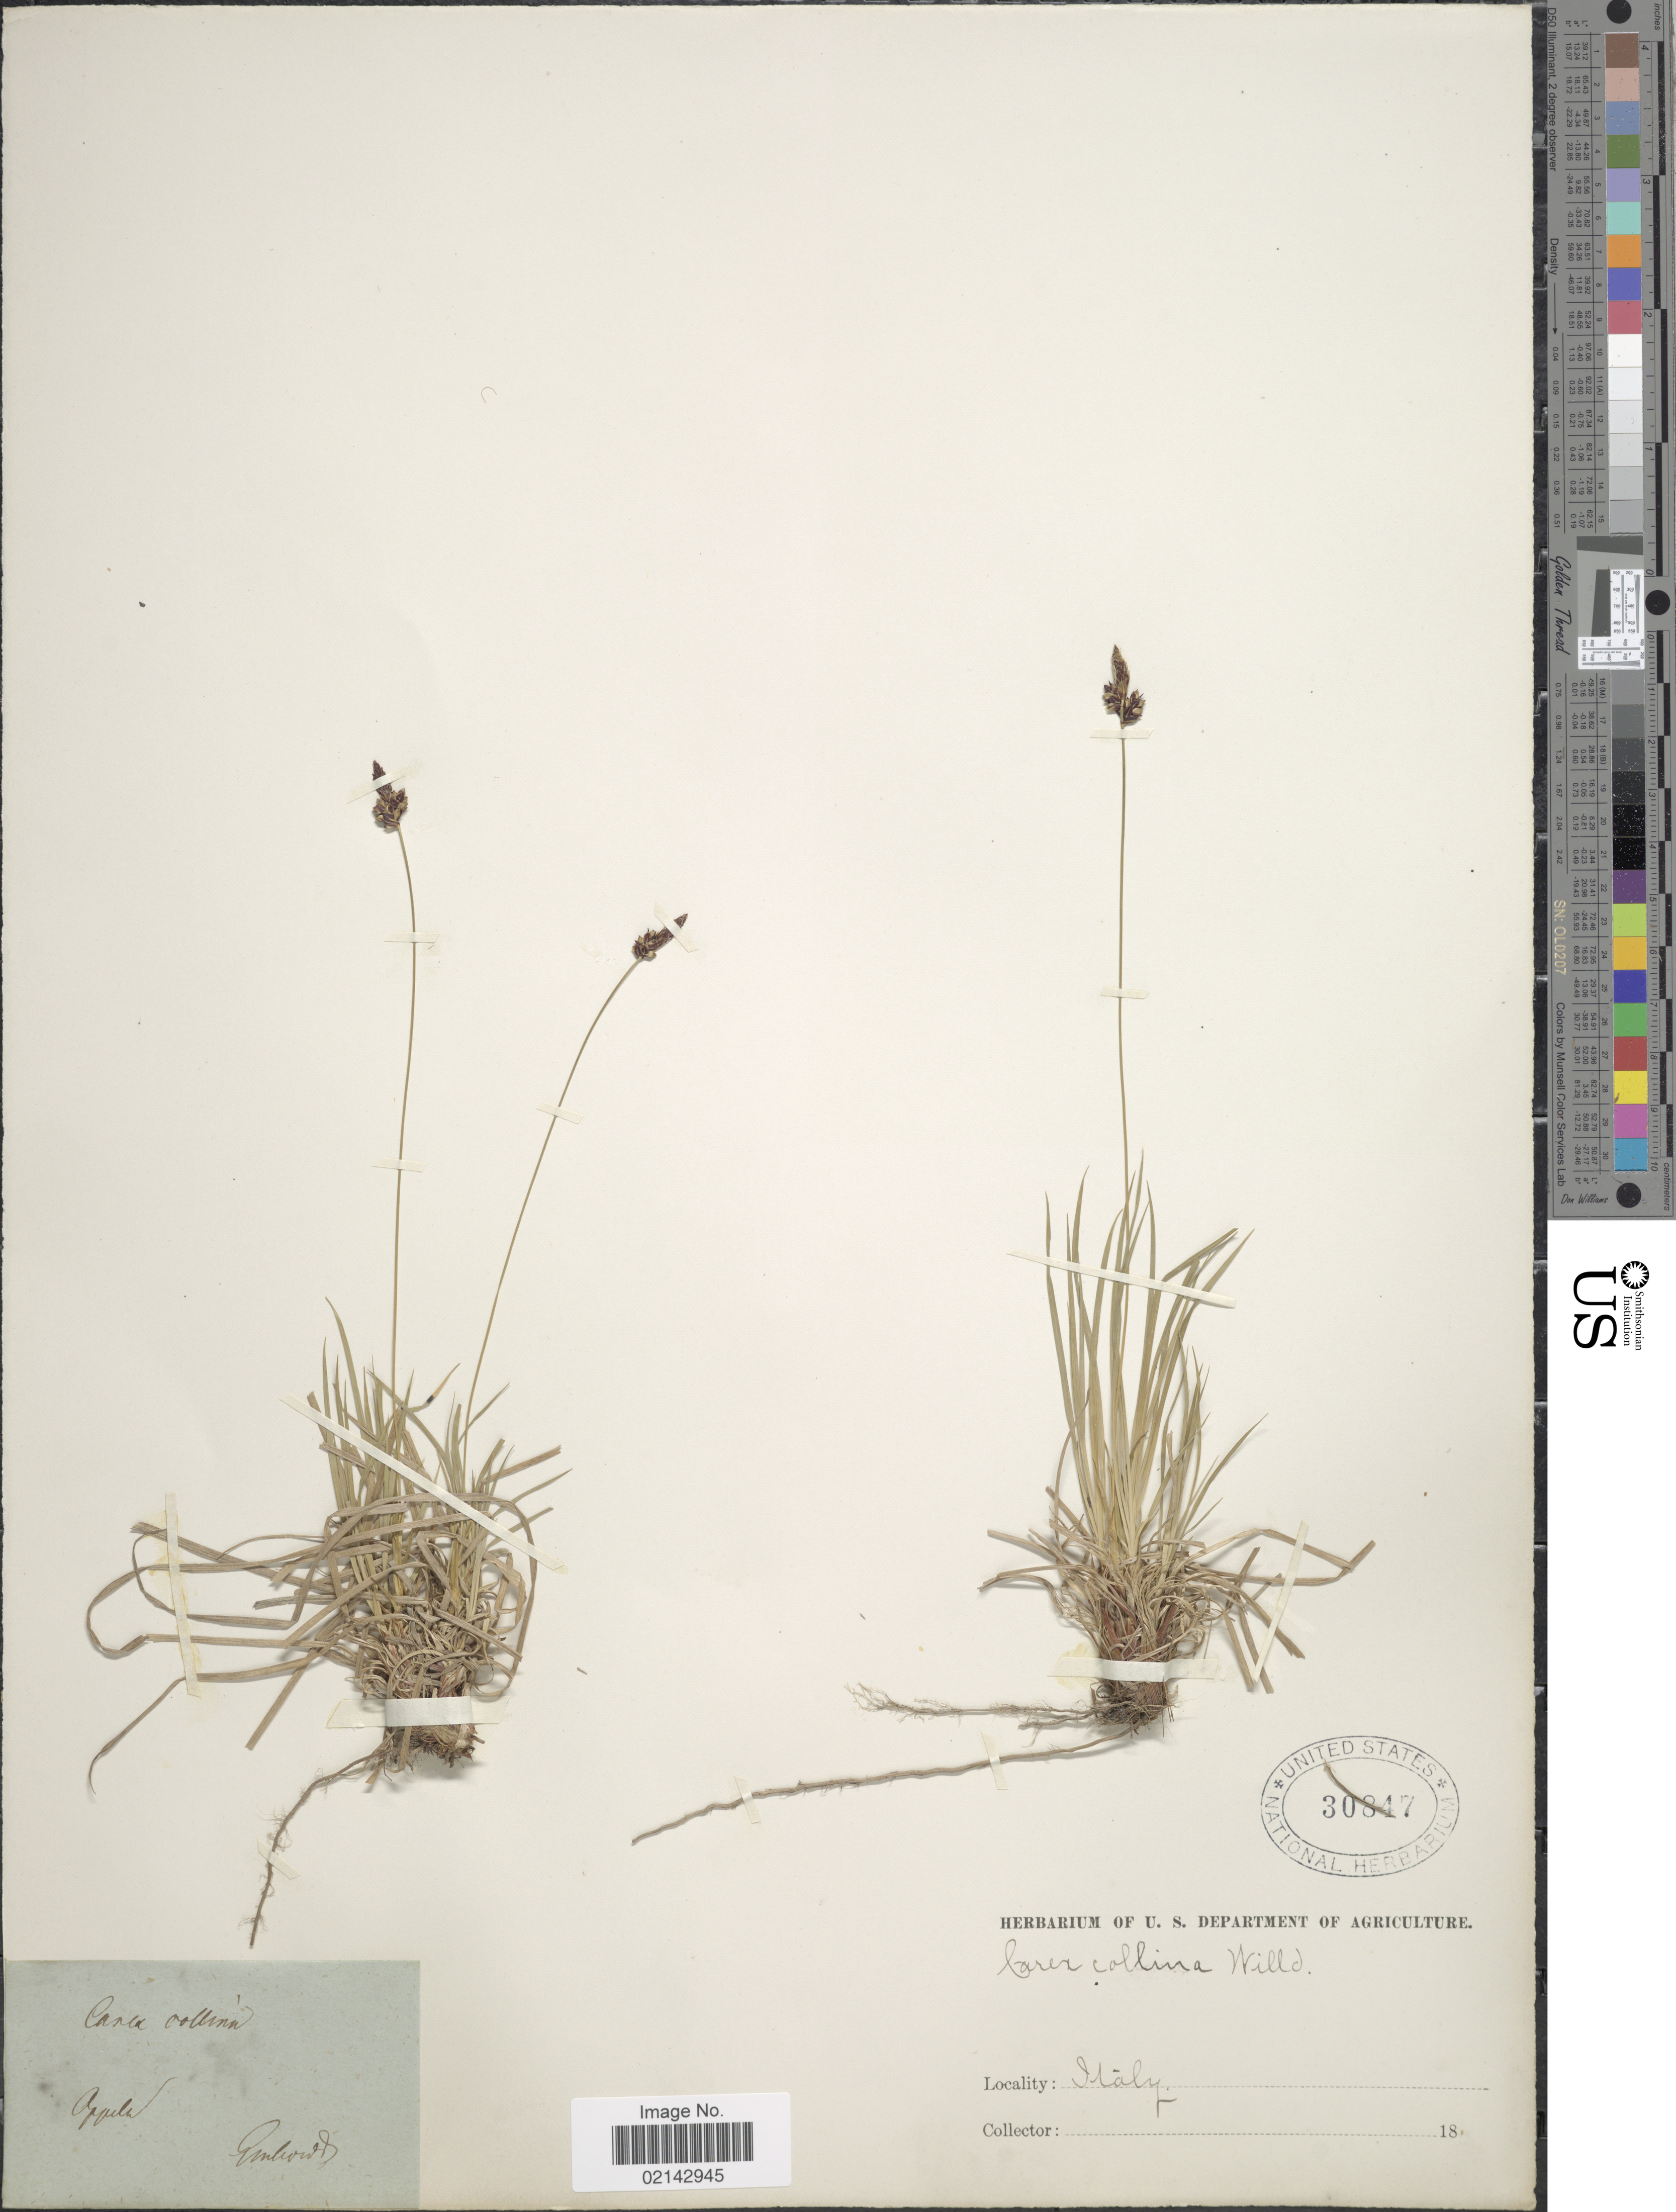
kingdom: Plantae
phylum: Tracheophyta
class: Liliopsida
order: Poales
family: Cyperaceae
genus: Carex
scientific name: Carex montana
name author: L.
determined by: Strong, Mark T., (BOT), Smithsonian Institution - National Museum of Natural History (UNITED STATES)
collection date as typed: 18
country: Italy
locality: Oppila [interpreted]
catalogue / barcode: US 30847